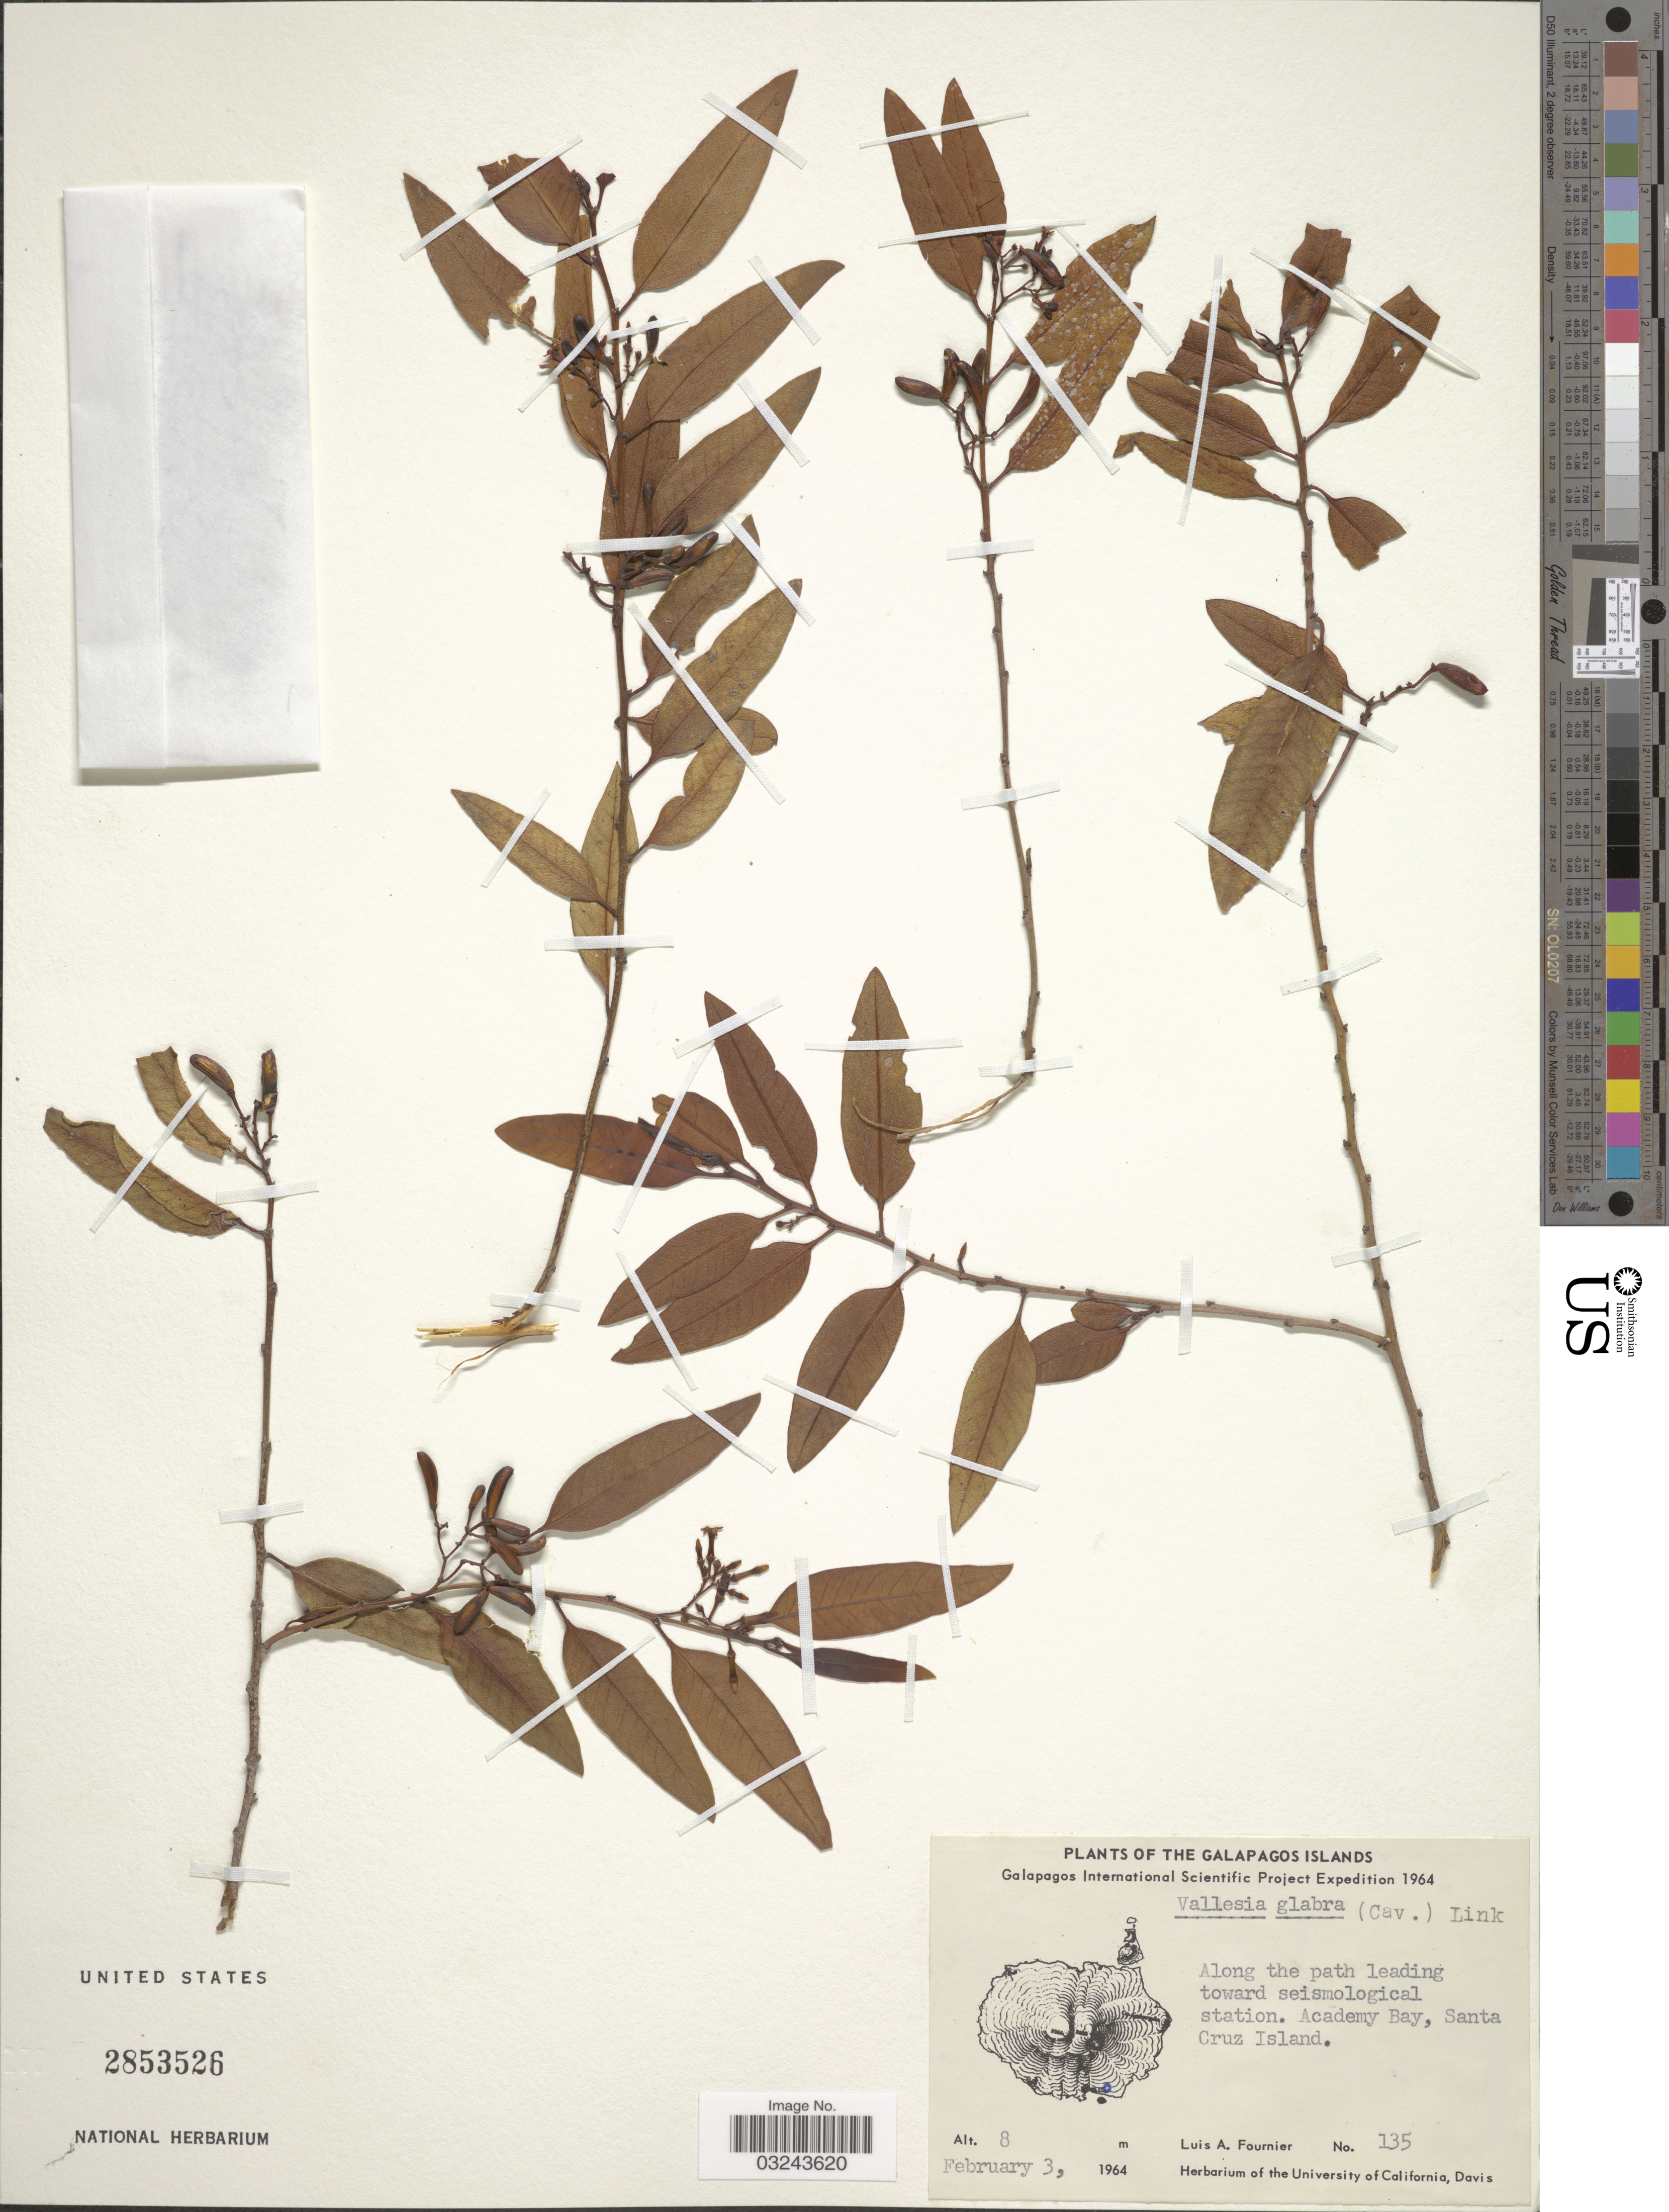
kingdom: Plantae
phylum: Tracheophyta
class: Magnoliopsida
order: Gentianales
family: Apocynaceae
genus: Vallesia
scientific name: Vallesia glabra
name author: (Cav.) Link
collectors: L. A. Fournier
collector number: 135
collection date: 1964-02-03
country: Ecuador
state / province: Colón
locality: The Galapagos Islands, Along the path leading toward seismological station, Academy Bay, Santa Cruz Island.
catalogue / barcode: US 2853526